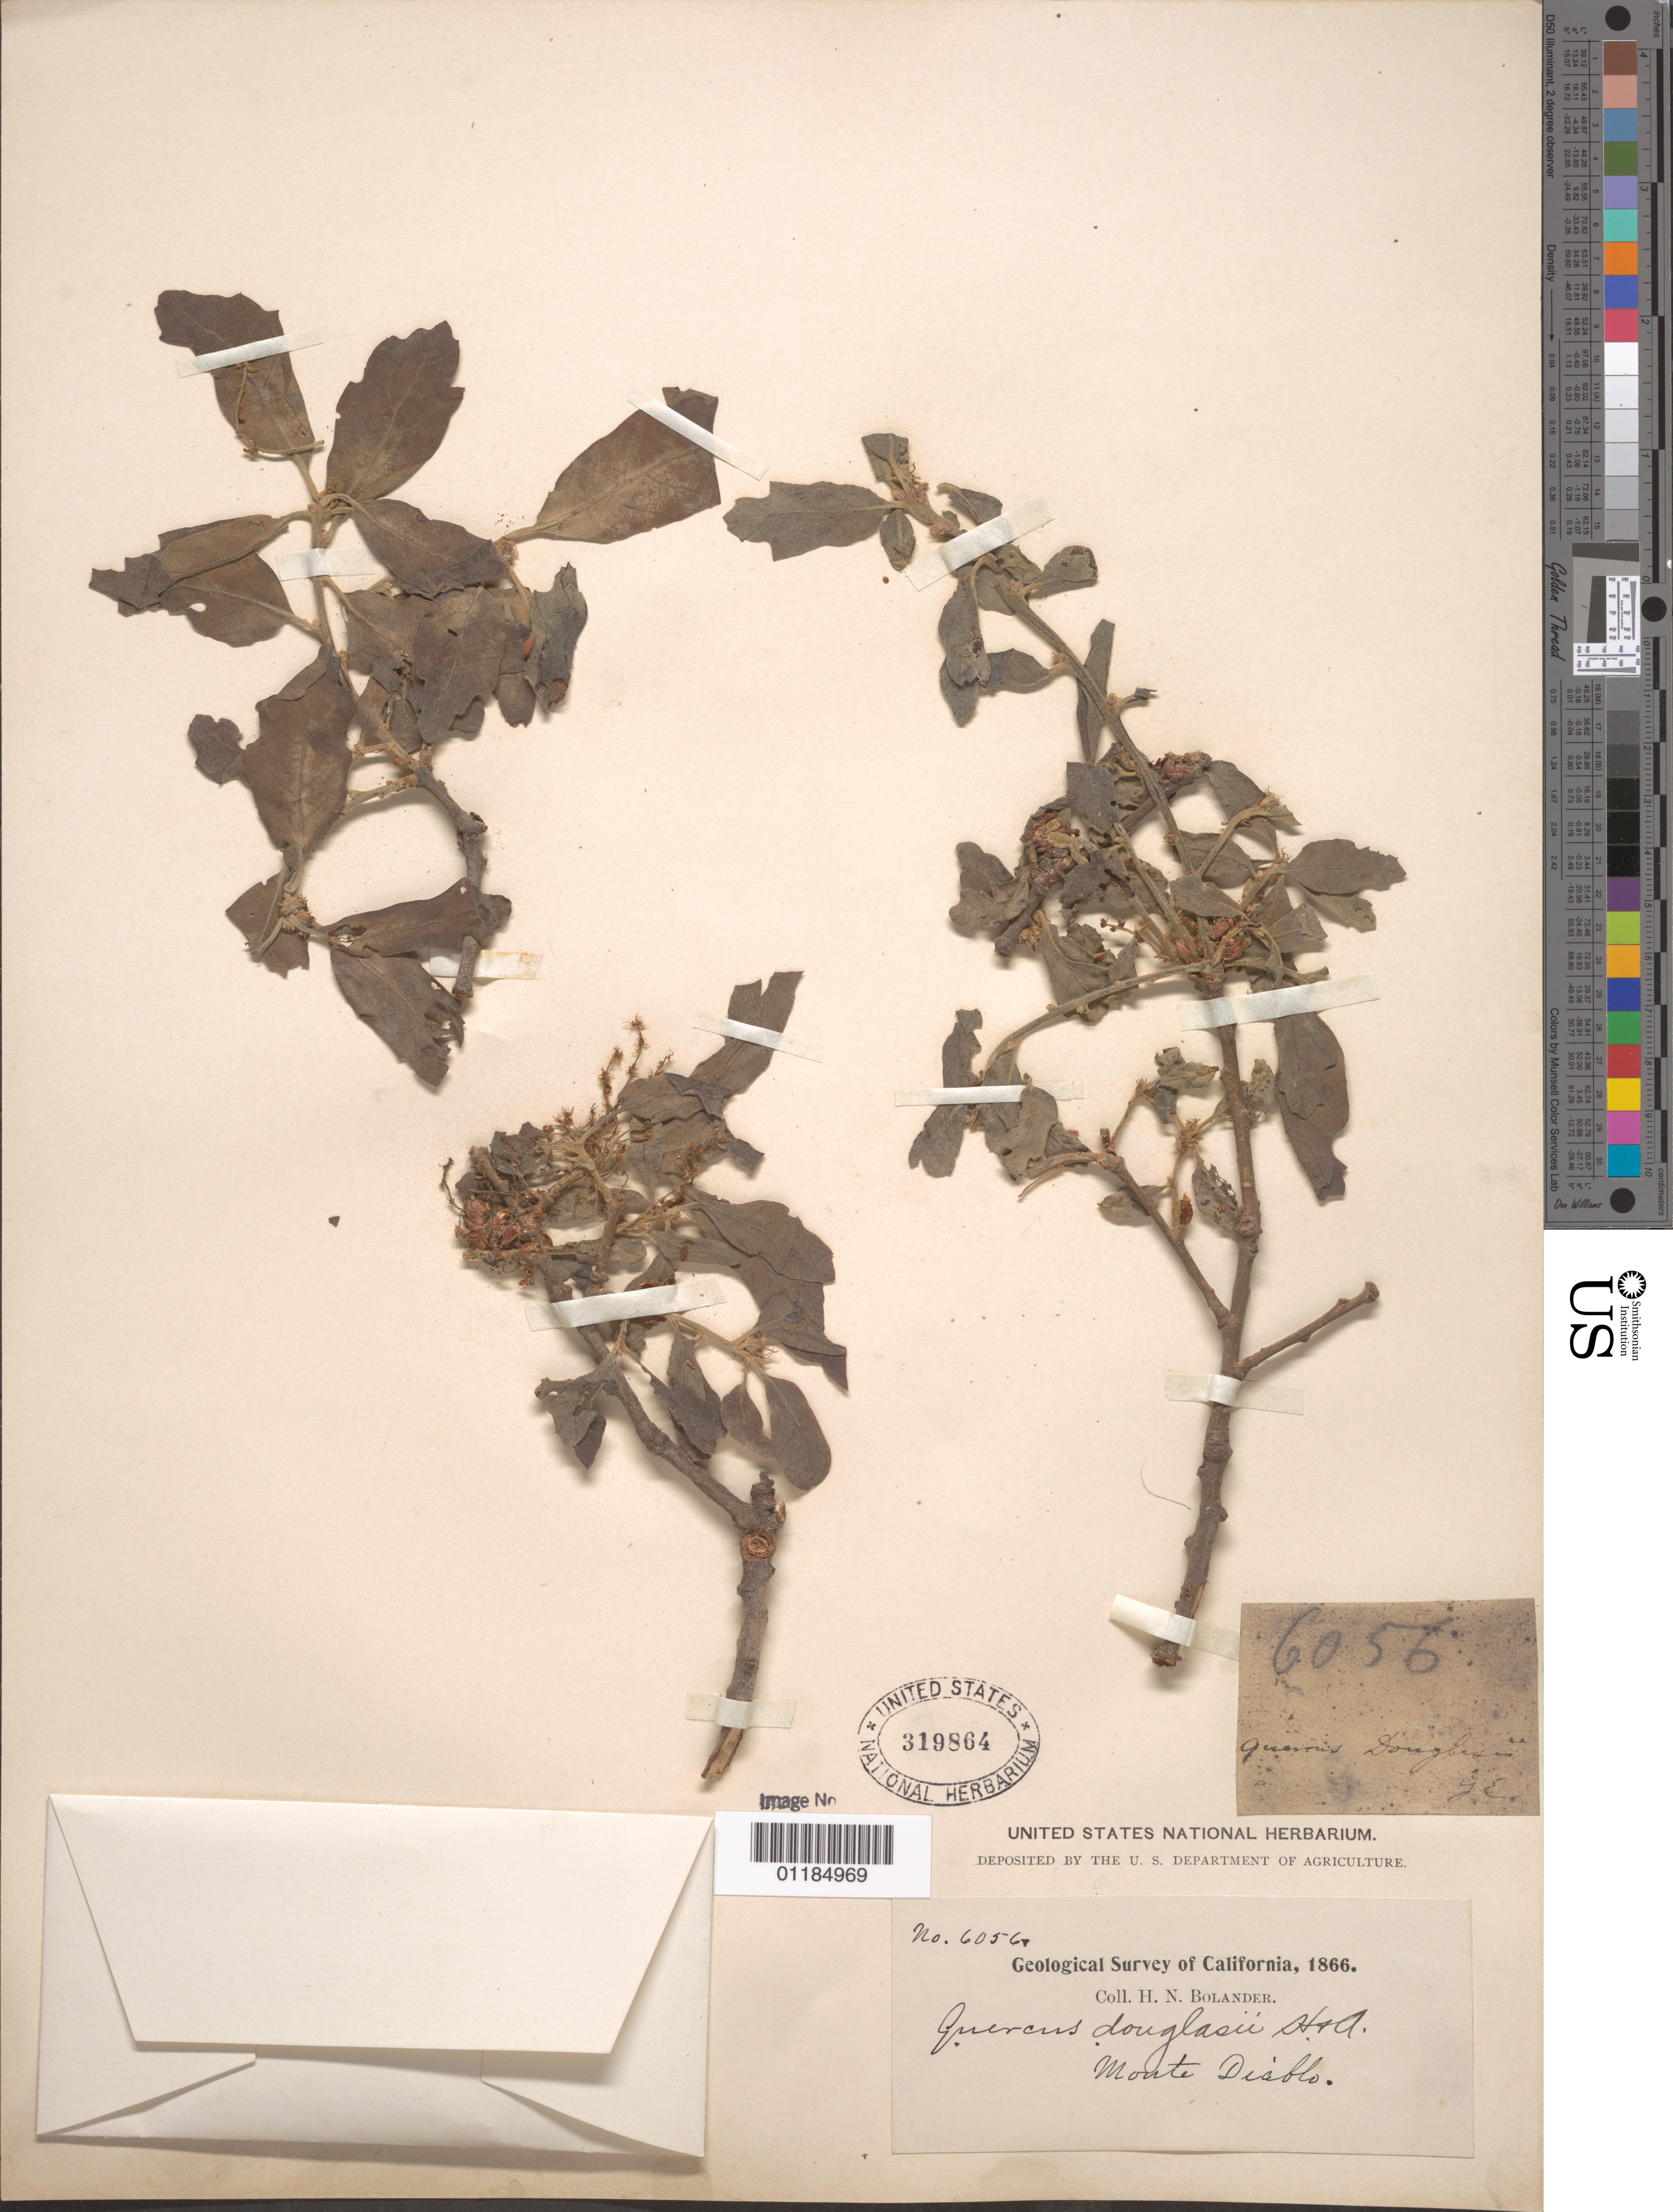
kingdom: Plantae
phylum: Tracheophyta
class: Magnoliopsida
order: Fagales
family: Fagaceae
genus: Quercus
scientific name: Quercus douglasii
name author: A. DC. in DC.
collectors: H. Bolander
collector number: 6056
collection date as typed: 1866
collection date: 1866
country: United States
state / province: California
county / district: Contra Costa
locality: Monte Diablo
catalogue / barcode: US 319864